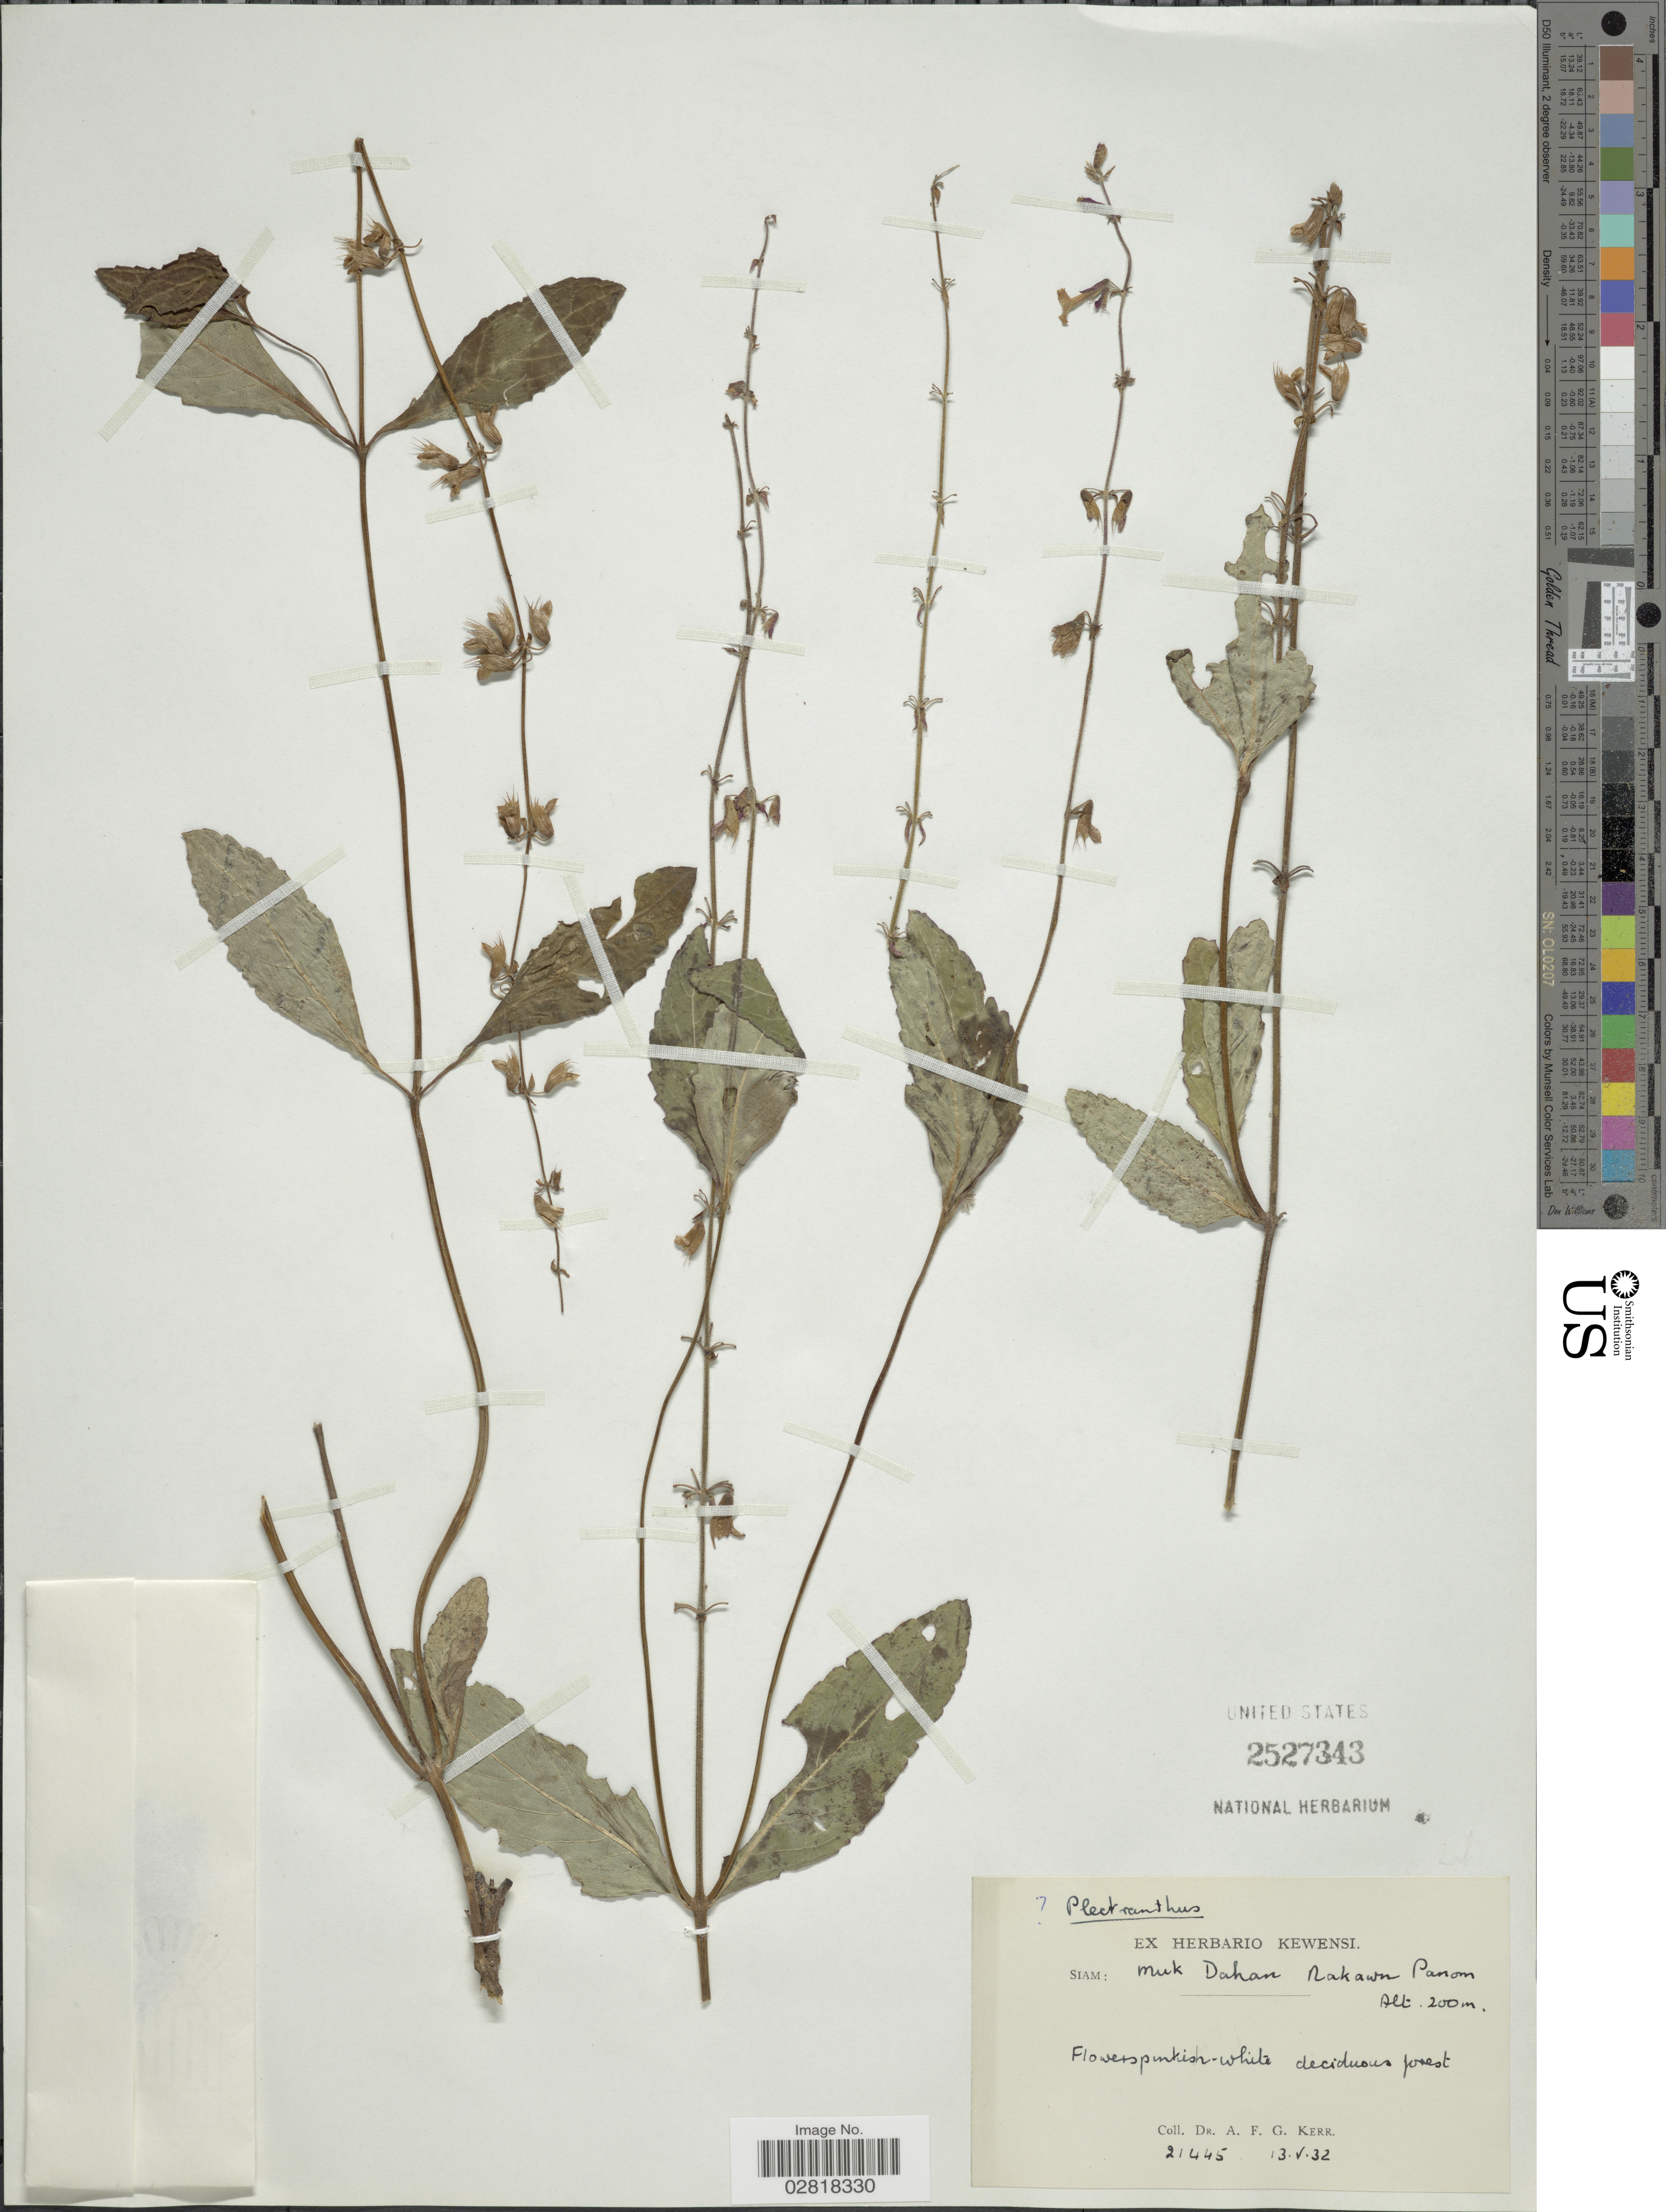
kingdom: Plantae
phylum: Tracheophyta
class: Magnoliopsida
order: Lamiales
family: Lamiaceae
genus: Plectranthus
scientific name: Plectranthus sp.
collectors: A. F. G. Kerr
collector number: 21445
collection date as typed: Transcribed d/m/y: 13/5/32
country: Thailand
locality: Siam: Muk Dahan Nakawn Panom.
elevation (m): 200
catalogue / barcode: US 2527343